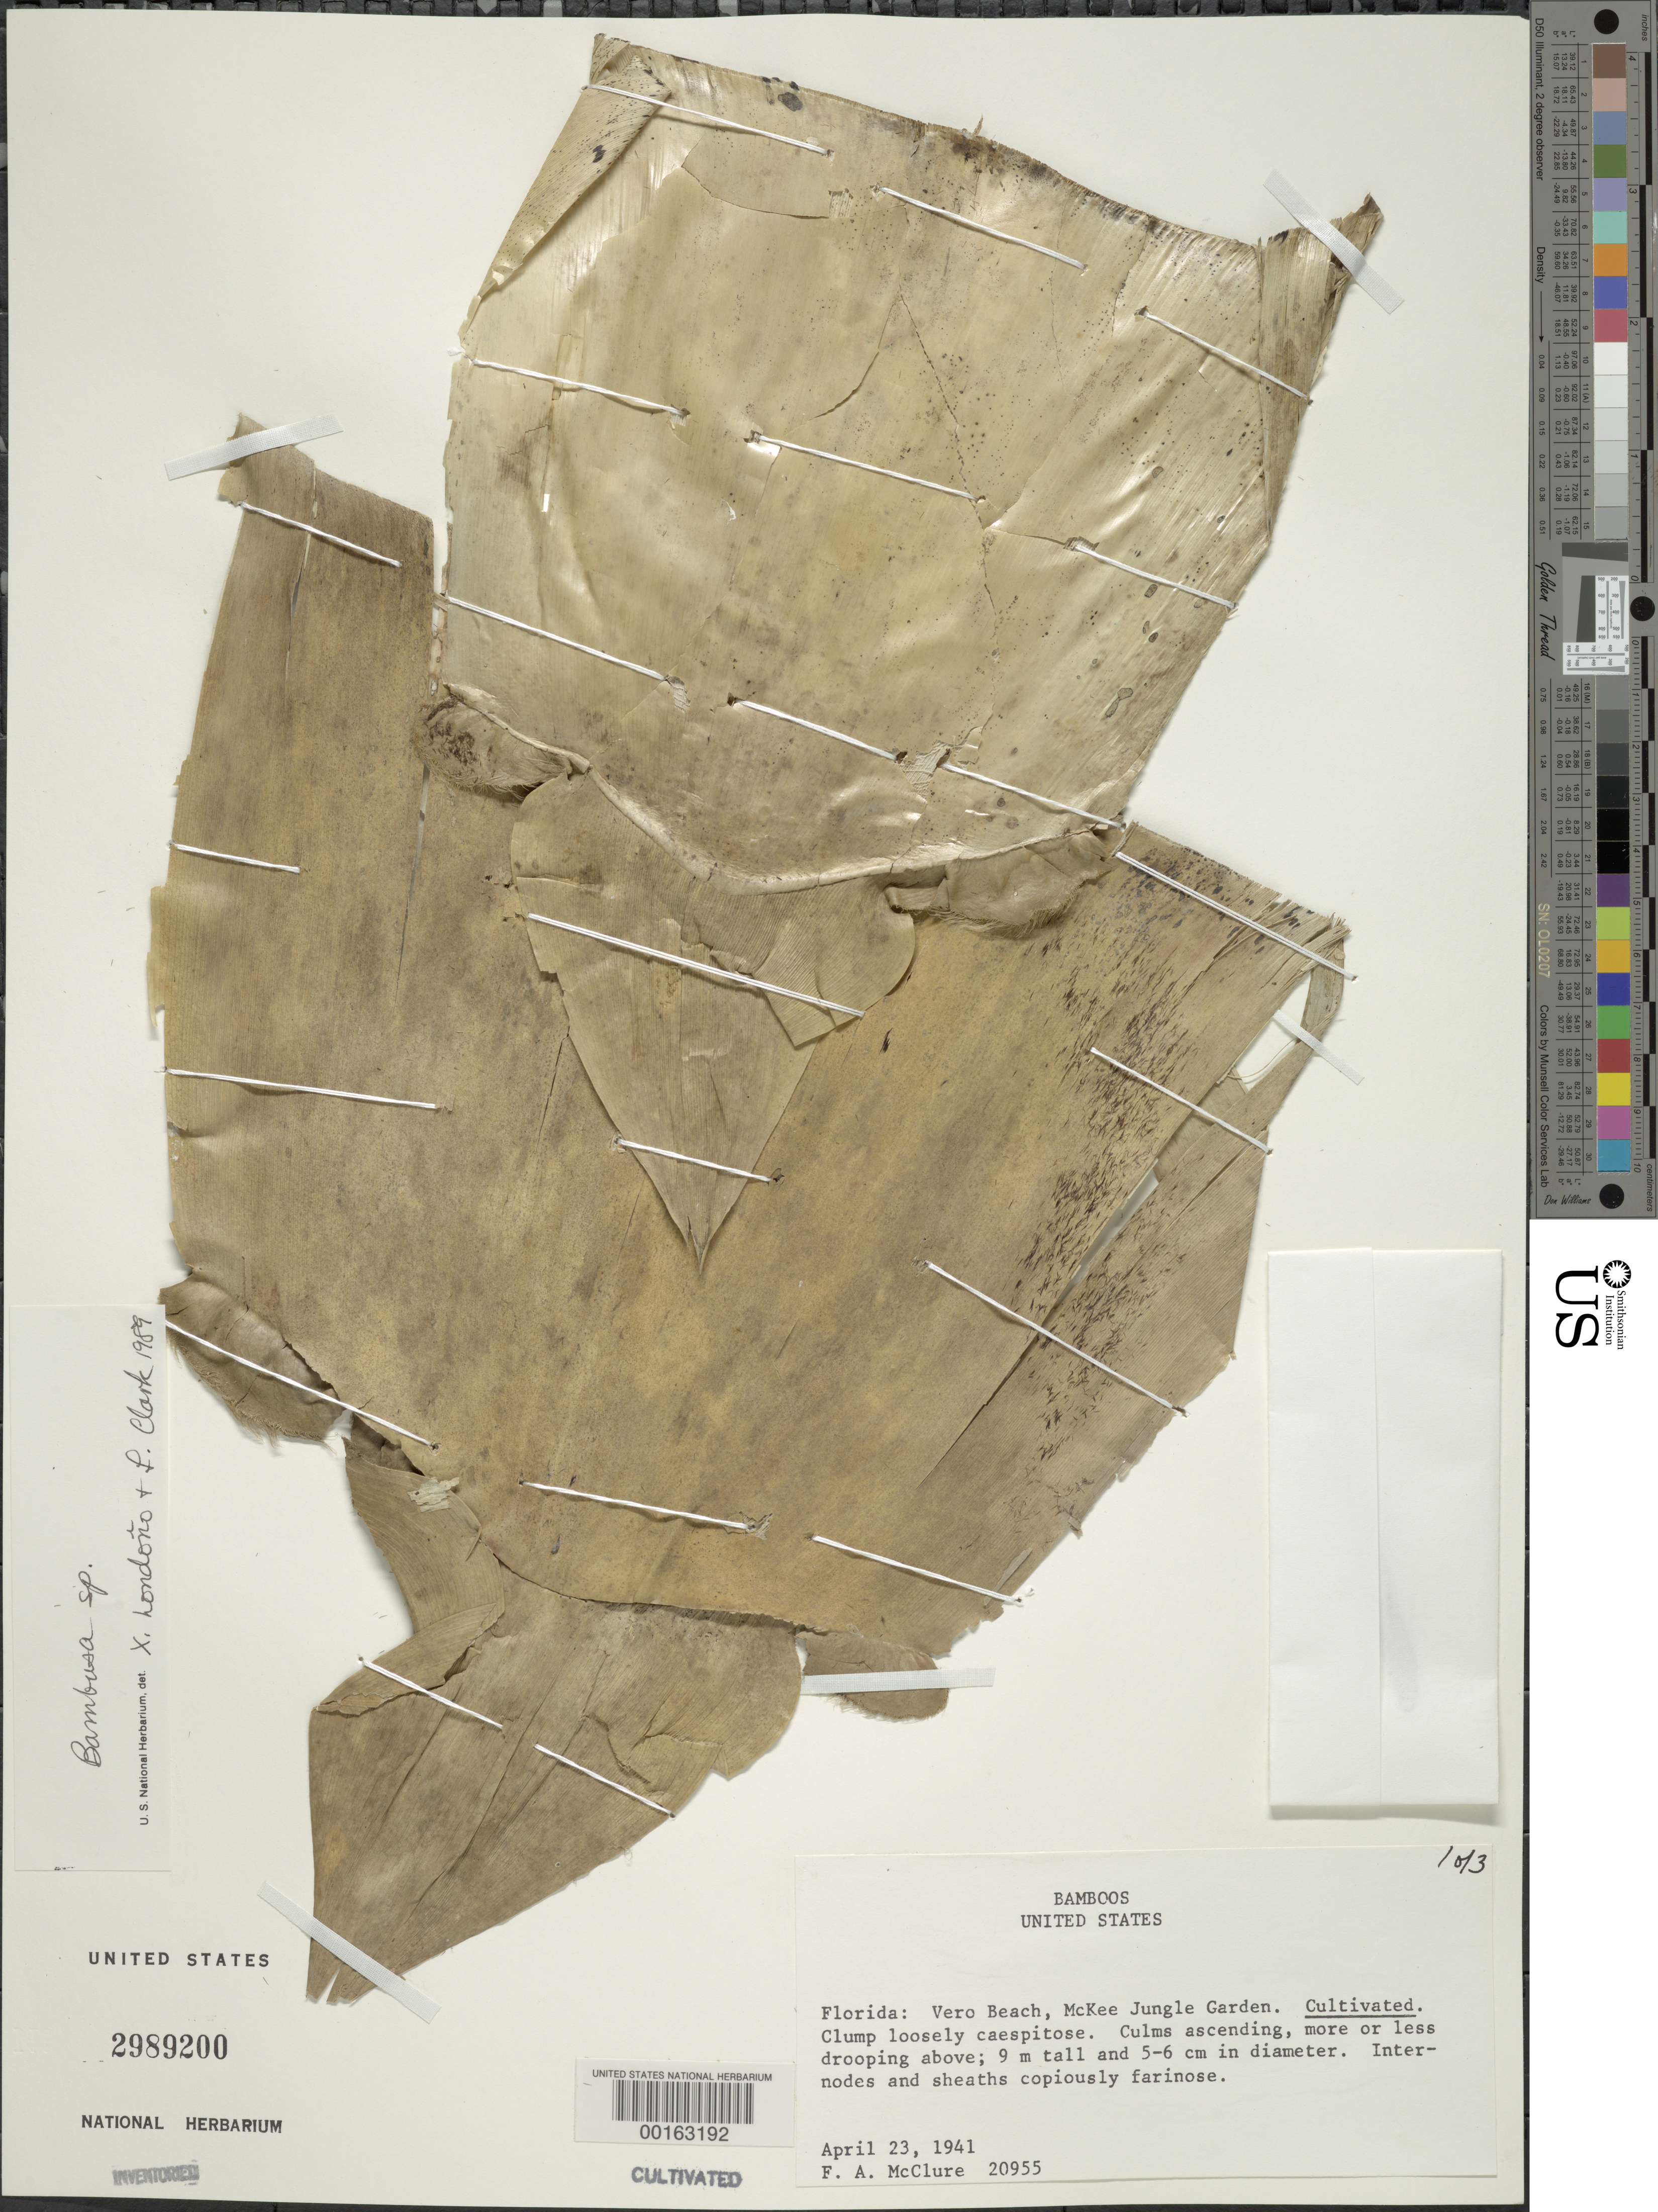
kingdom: Plantae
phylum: Tracheophyta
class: Liliopsida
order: Poales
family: Poaceae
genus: Bambusa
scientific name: Bambusa sp.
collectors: F. A. McClure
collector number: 20955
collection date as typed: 23 Apr 1941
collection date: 1941-04-23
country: United States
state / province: Florida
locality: Vero beach, mckee jungle garden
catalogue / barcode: US 2989200